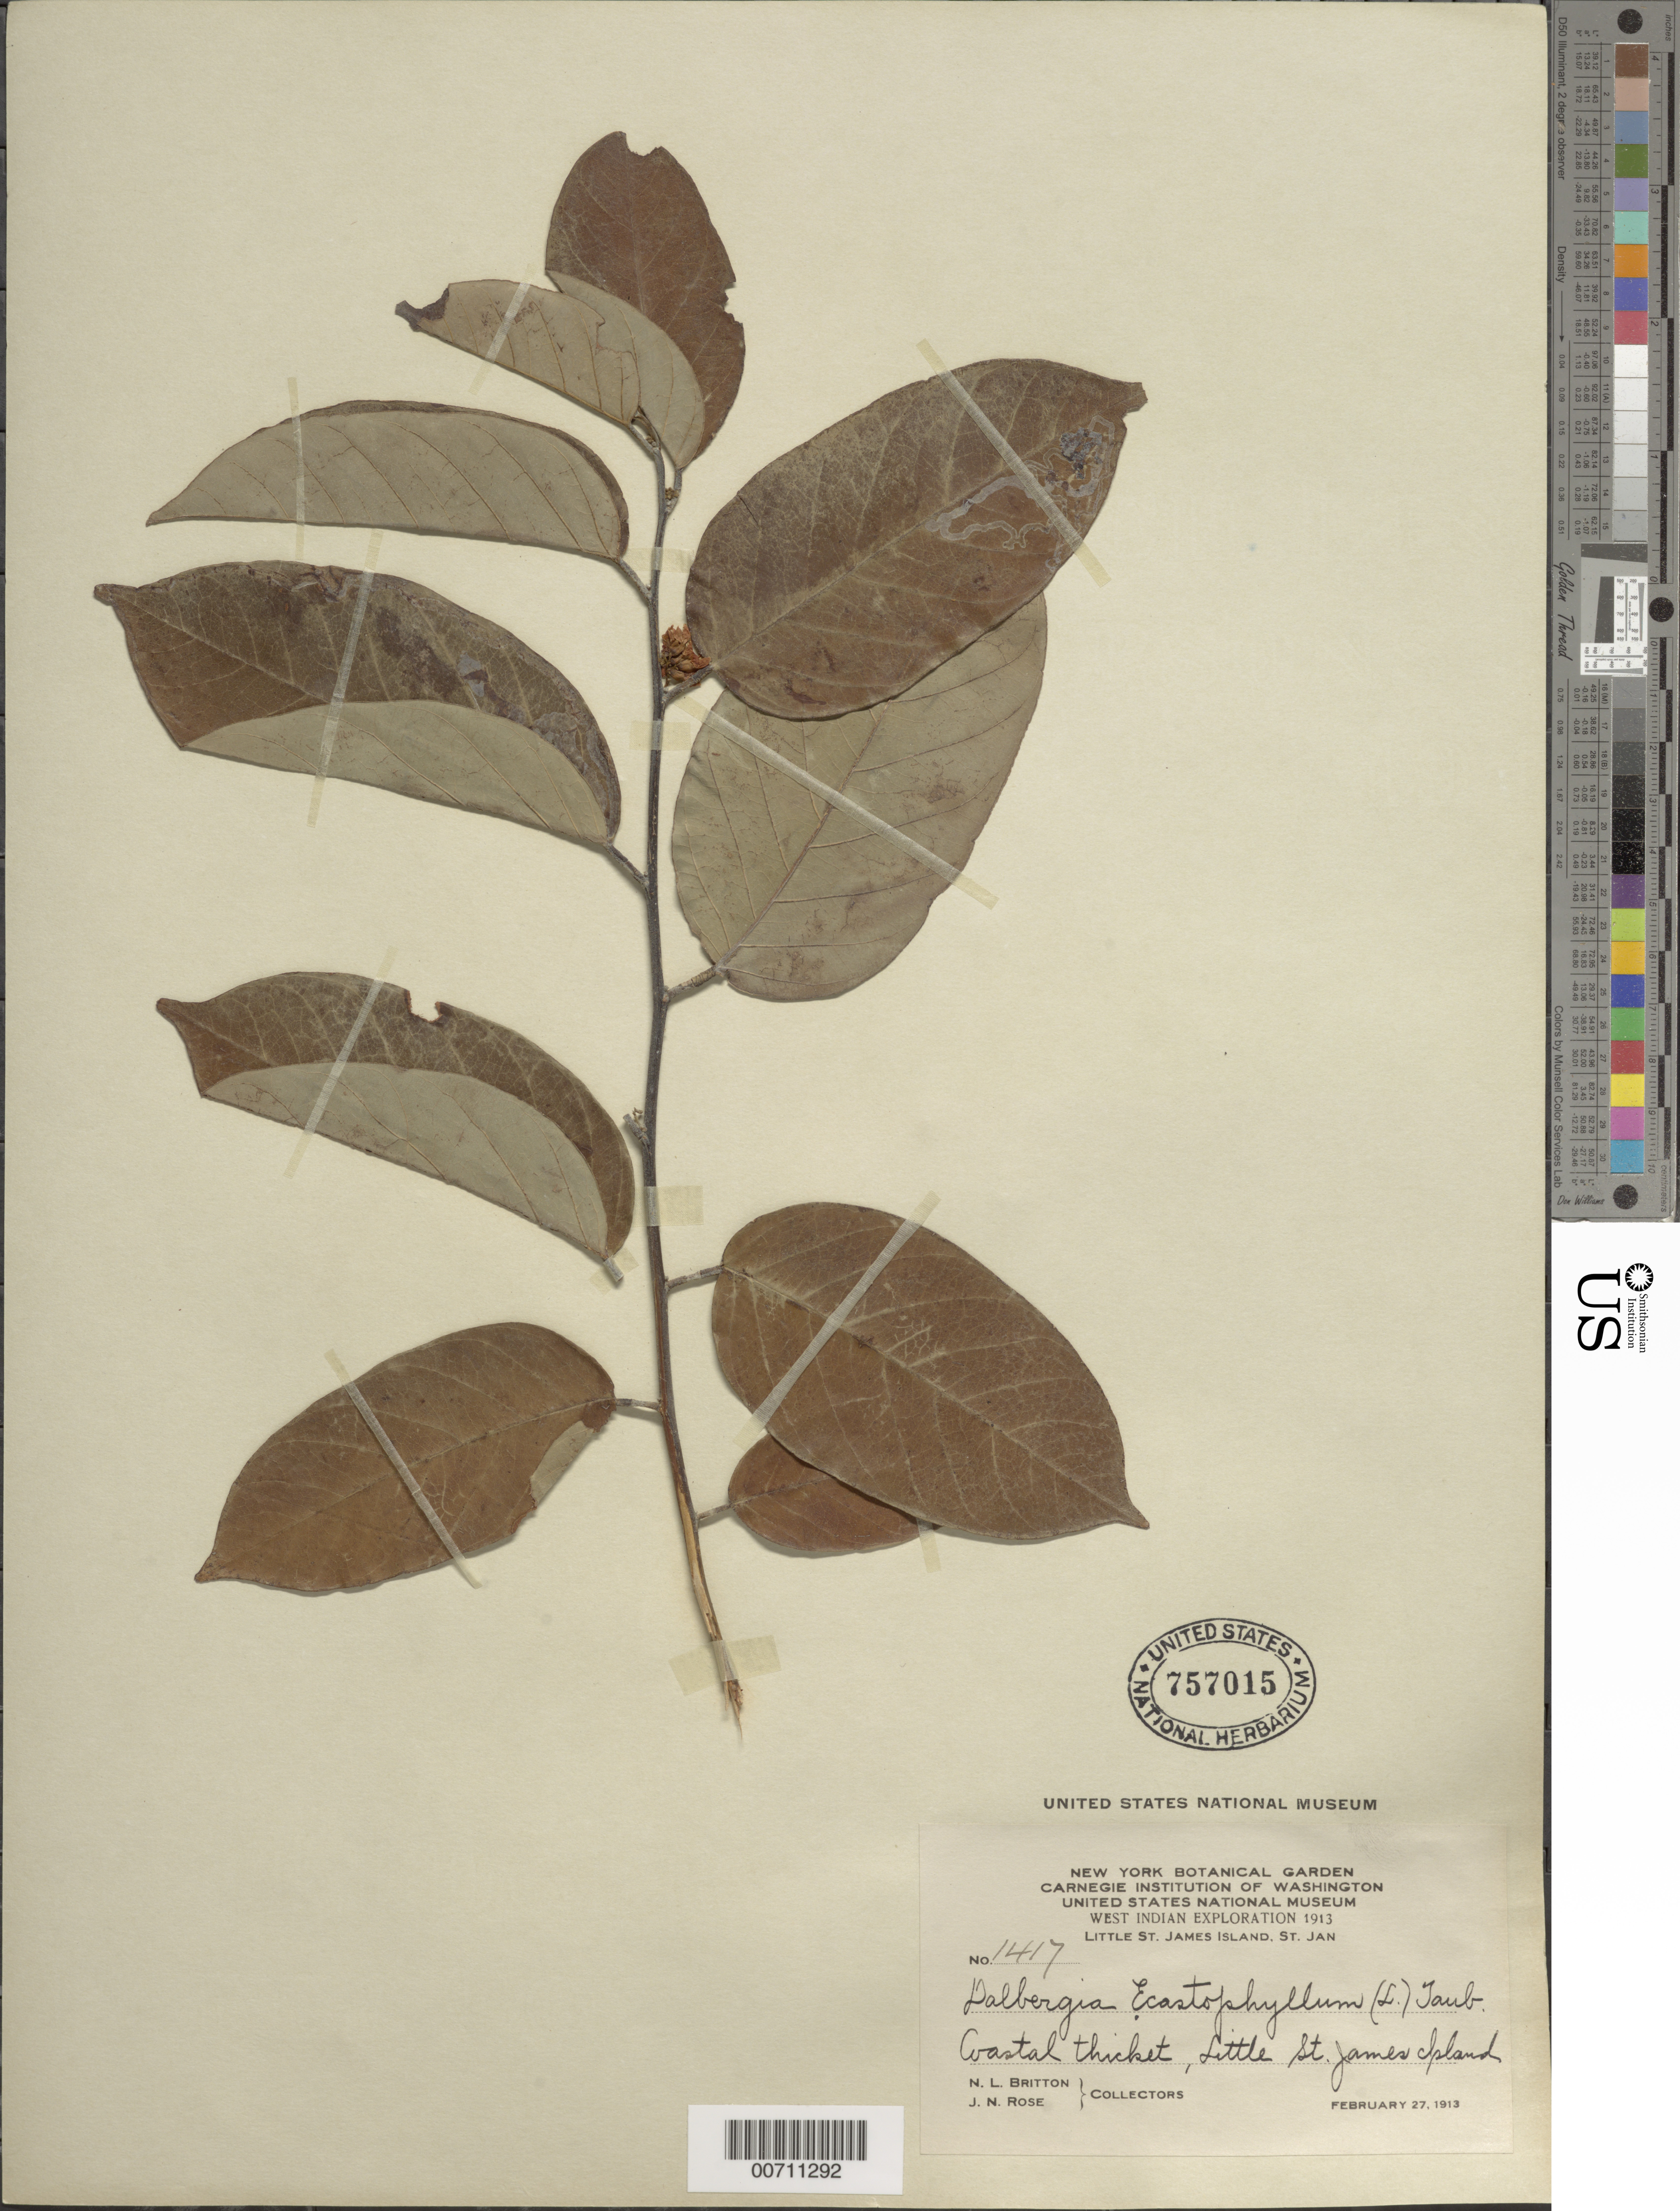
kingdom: Plantae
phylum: Tracheophyta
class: Magnoliopsida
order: Fabales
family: Fabaceae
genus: Dalbergia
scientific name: Dalbergia hecastophyllum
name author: (L.) Taub.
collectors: N. Britton & J. N. Rose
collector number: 1417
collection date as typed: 27 Feb 1913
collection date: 1913-02-27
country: U.S. Virgin Islands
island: Little St. James Island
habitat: Coastal thicket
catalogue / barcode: US 757015